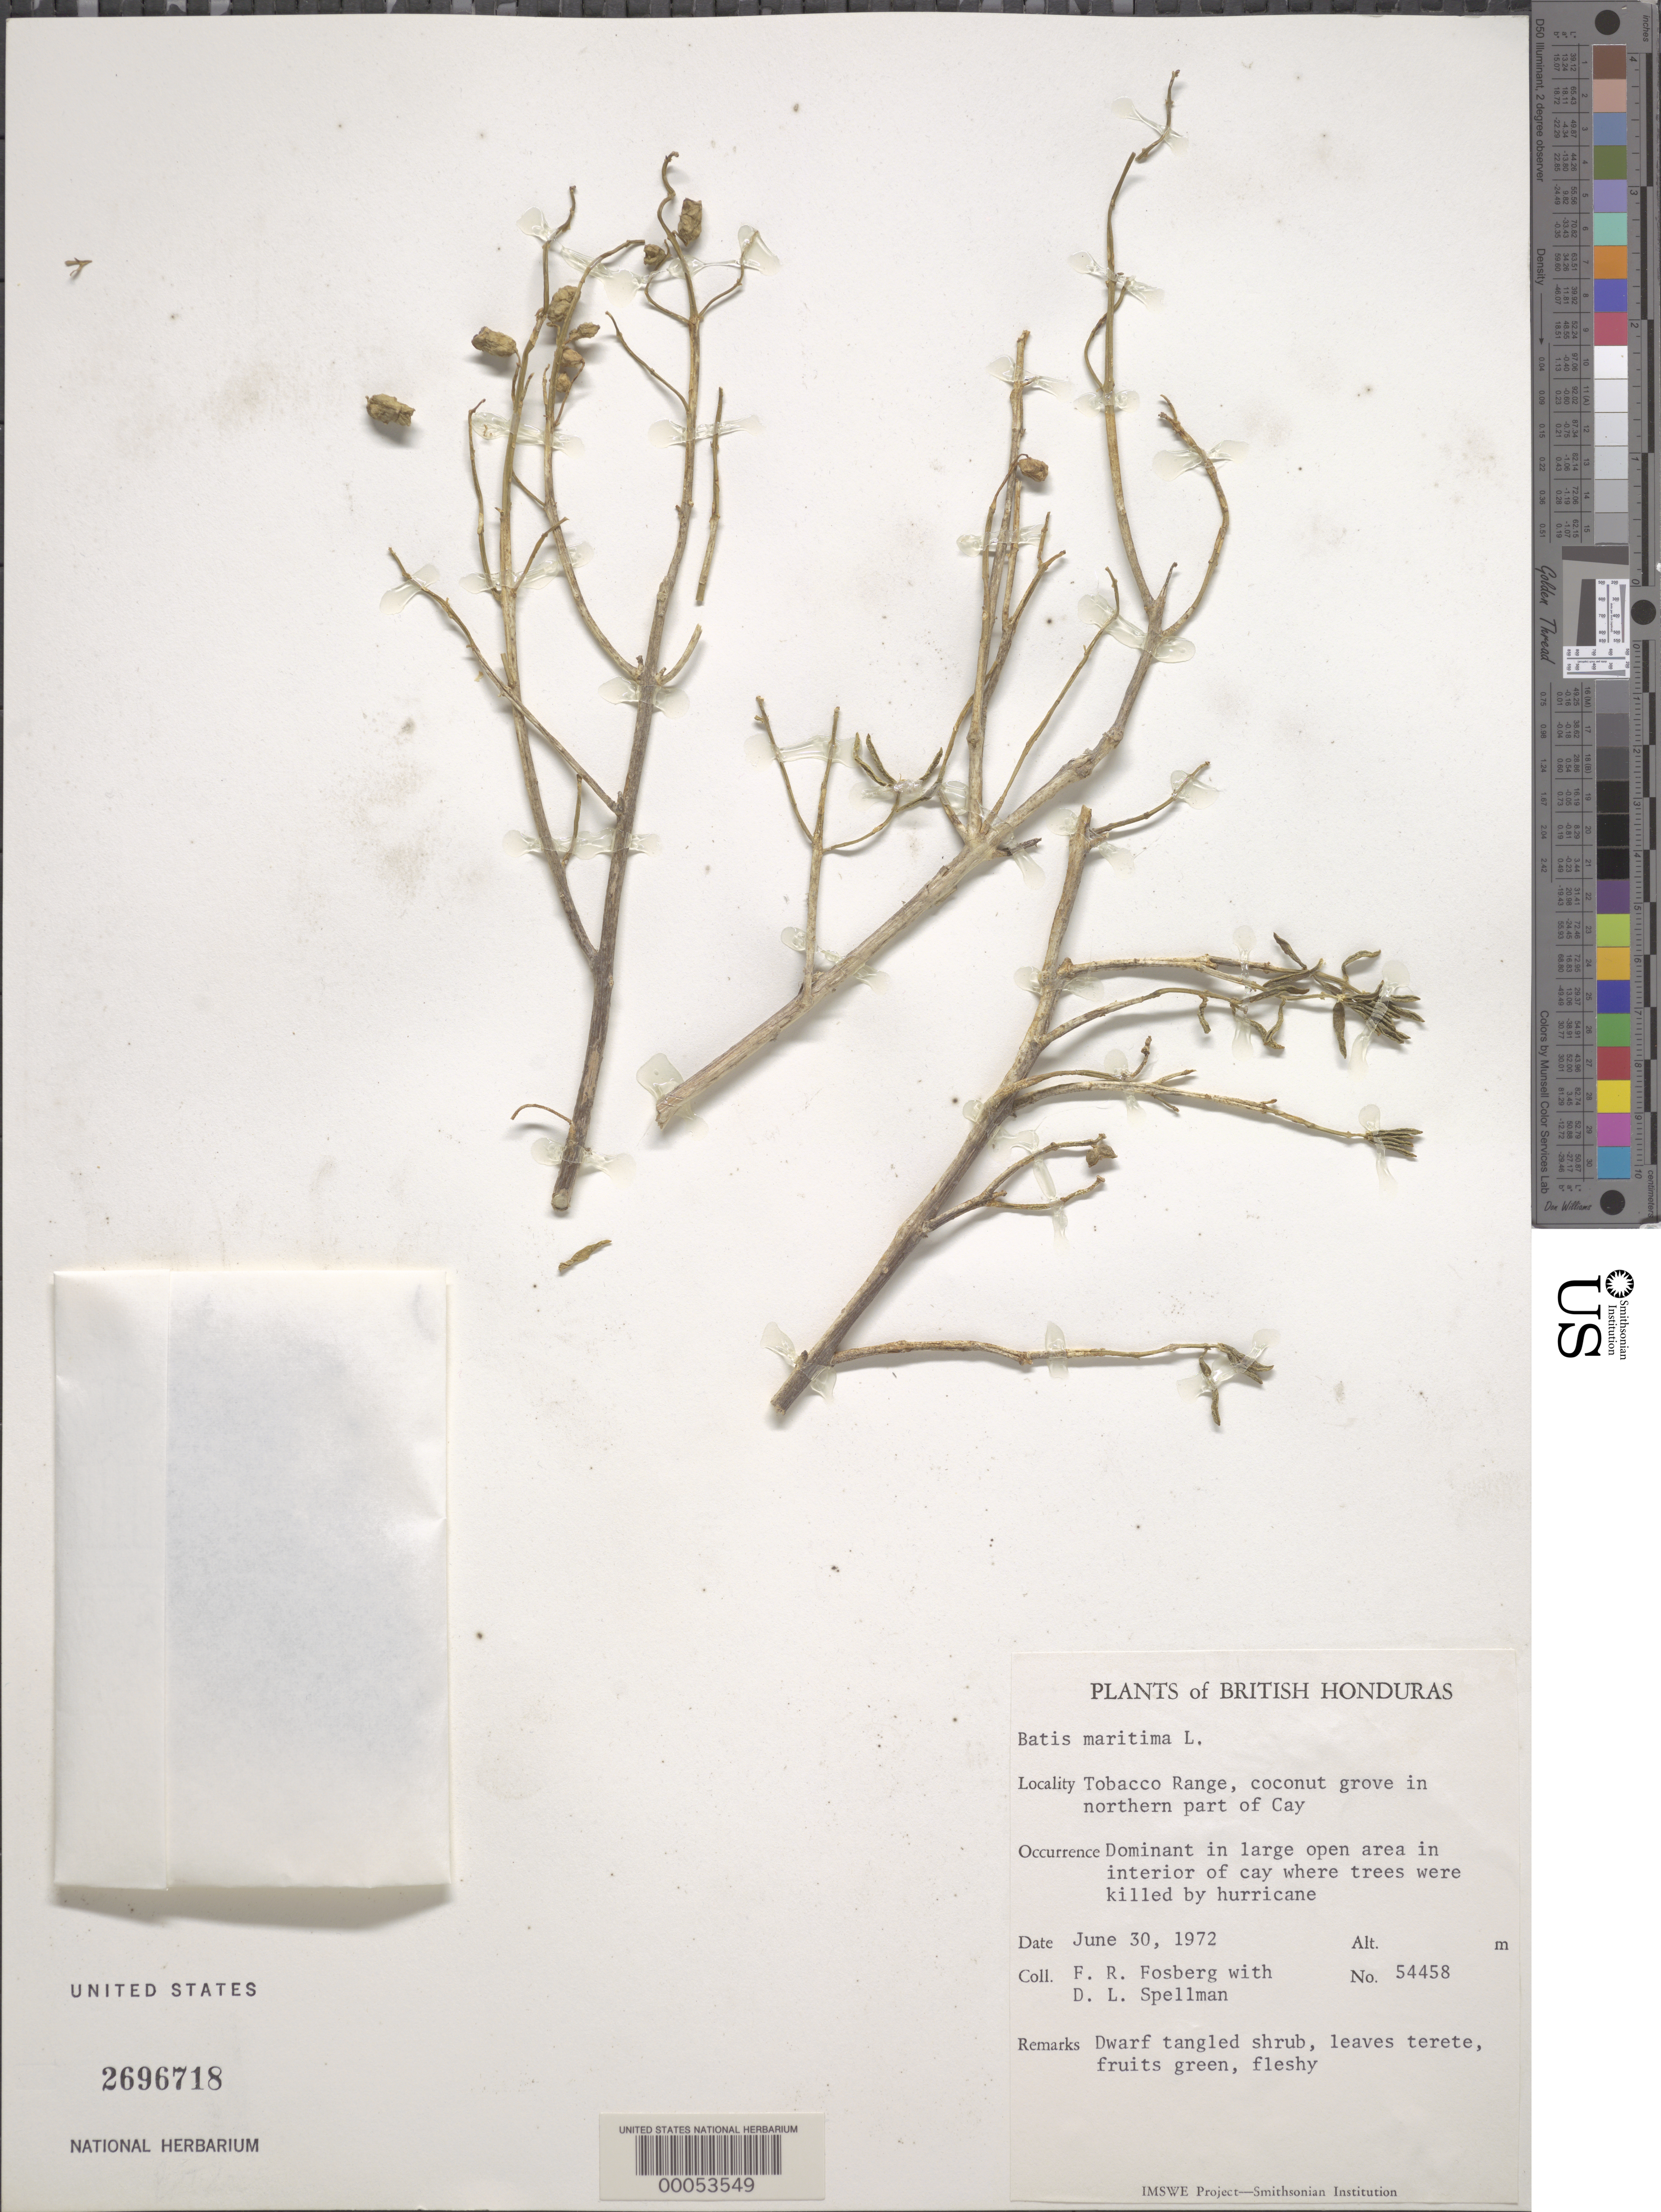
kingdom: Plantae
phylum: Tracheophyta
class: Magnoliopsida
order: Brassicales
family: Bataceae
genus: Batis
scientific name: Batis maritima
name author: L.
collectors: F. R. Fosberg & D. L. Spellman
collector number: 54458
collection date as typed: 30 Jun 1972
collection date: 1972-06-30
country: Belize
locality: Tobacco Range, coconut grove in northern part of Cay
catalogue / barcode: US 2696718